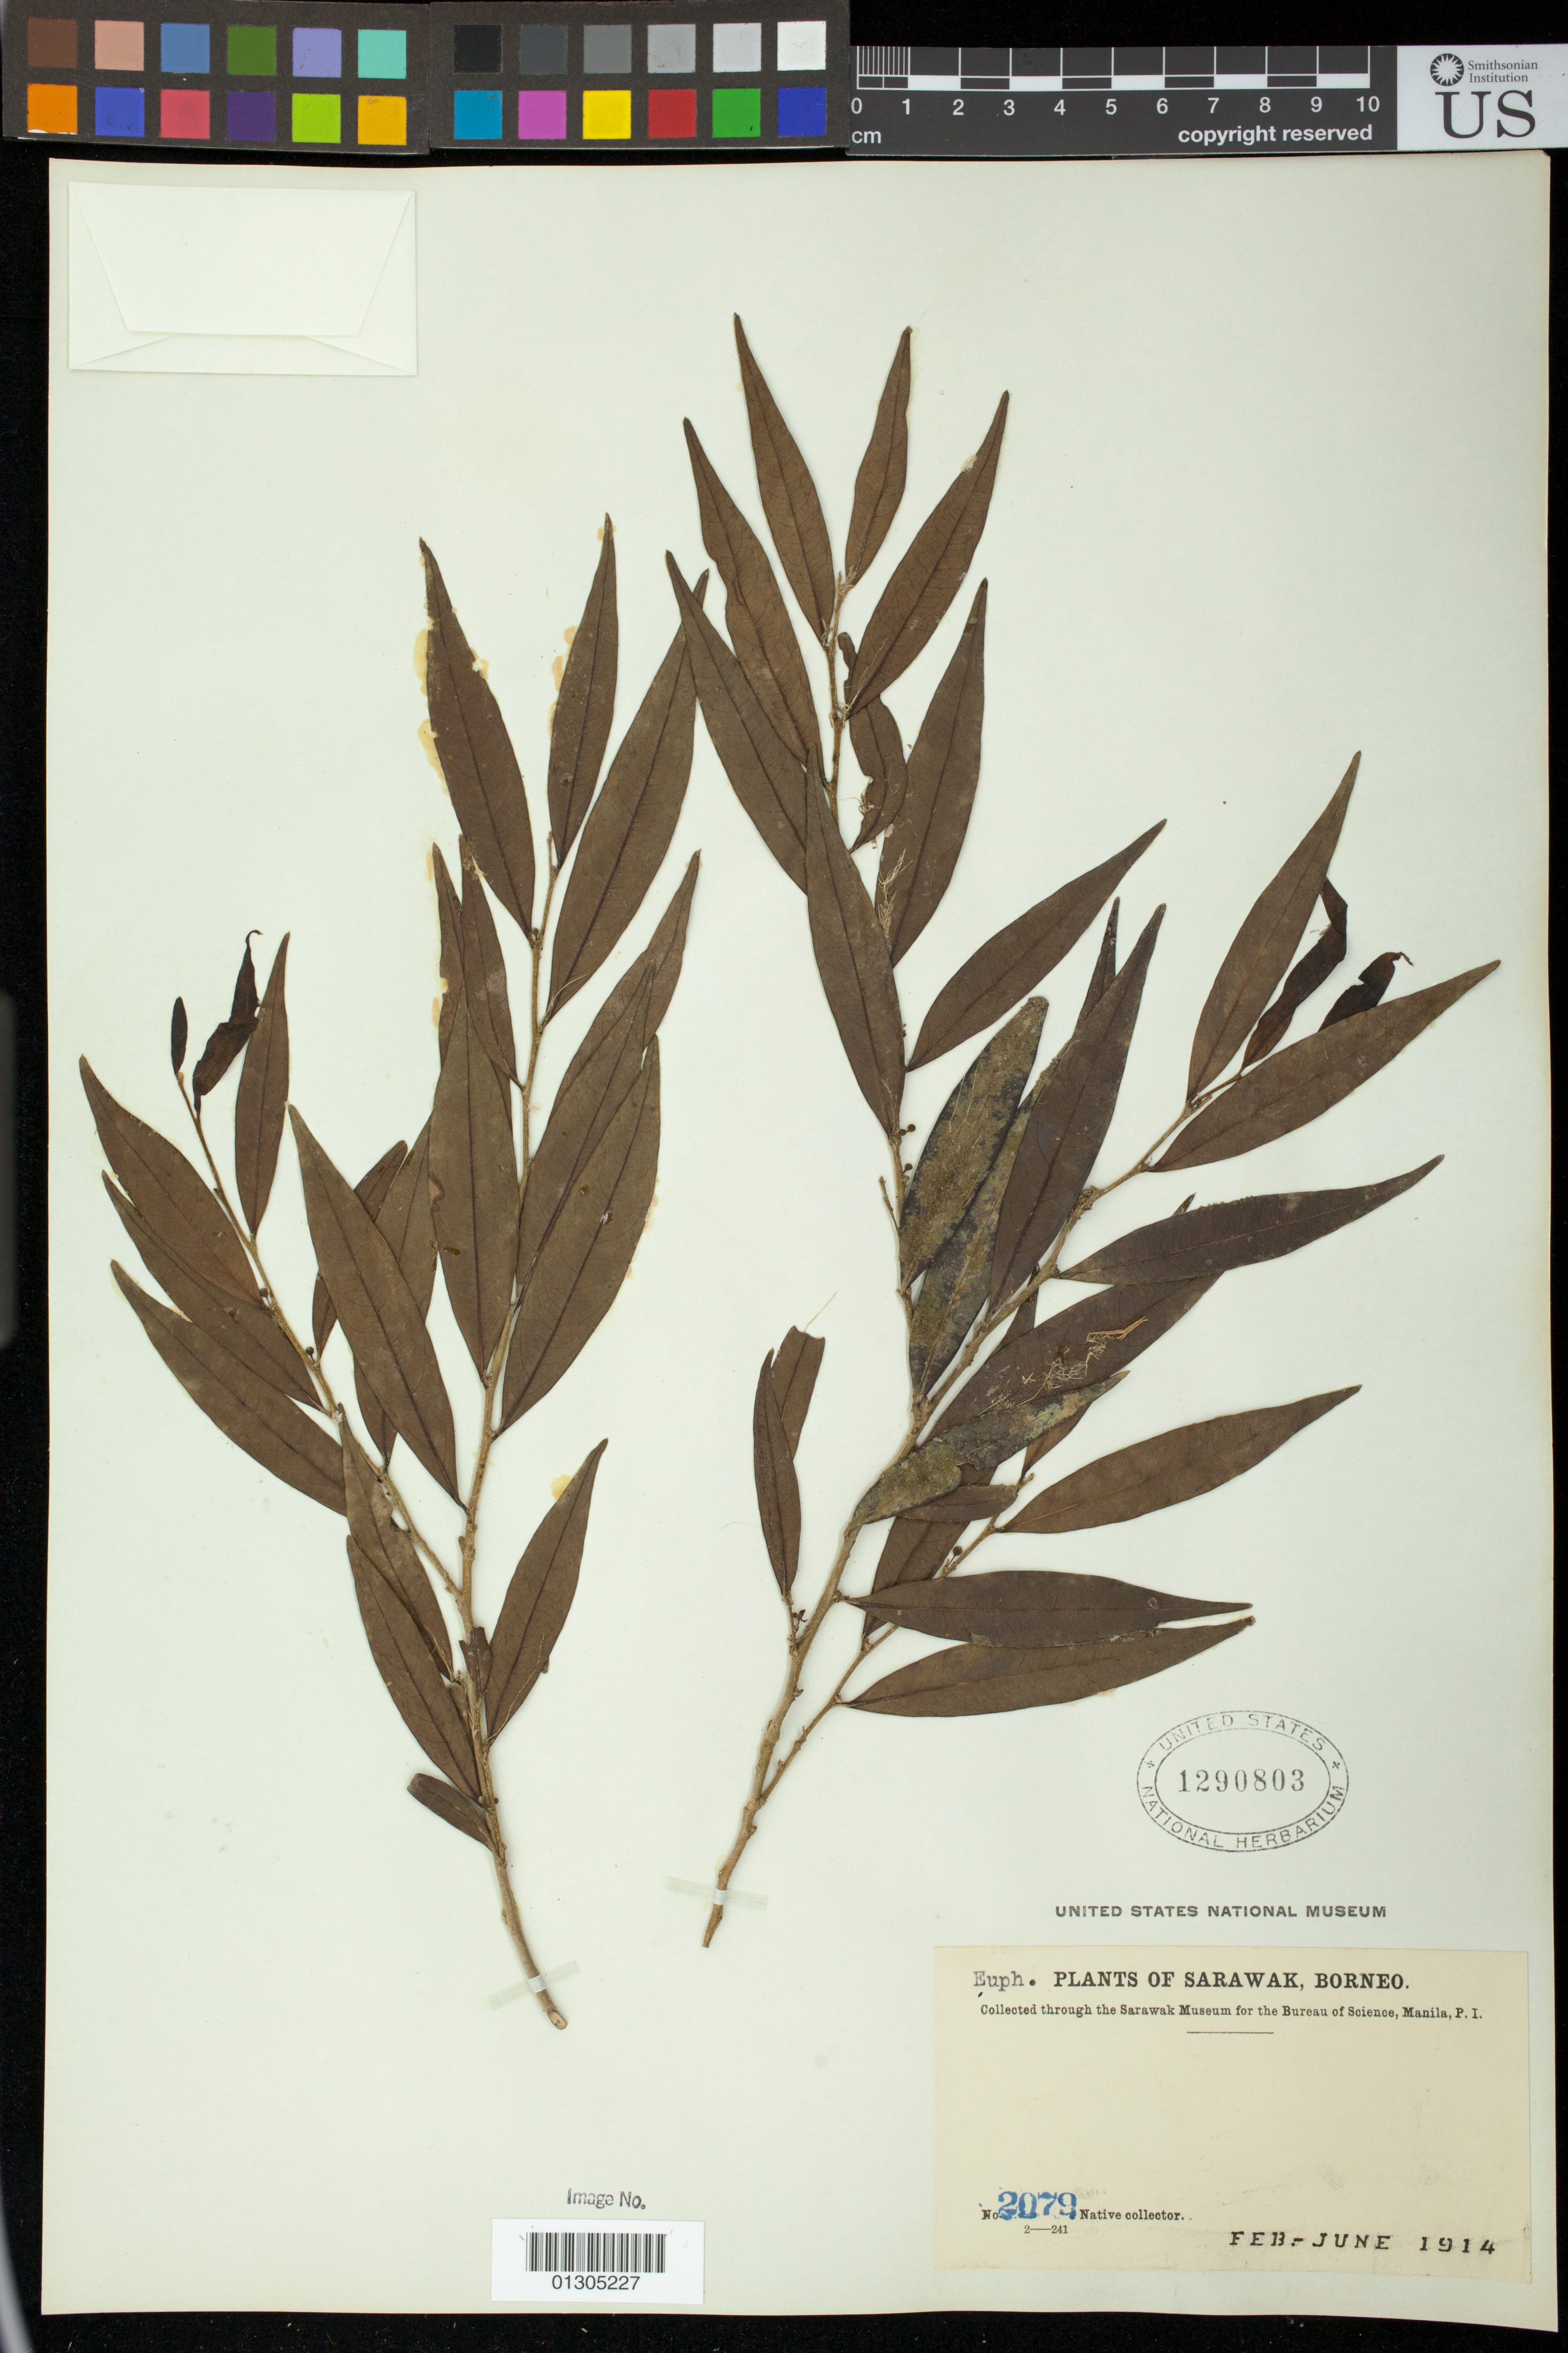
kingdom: Plantae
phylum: Tracheophyta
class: Magnoliopsida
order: Malpighiales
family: Euphorbiaceae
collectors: Native collector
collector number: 2079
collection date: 1914-02-01/1914-06-30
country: Malaysia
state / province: Sarawak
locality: Borneo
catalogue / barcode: US 1290803